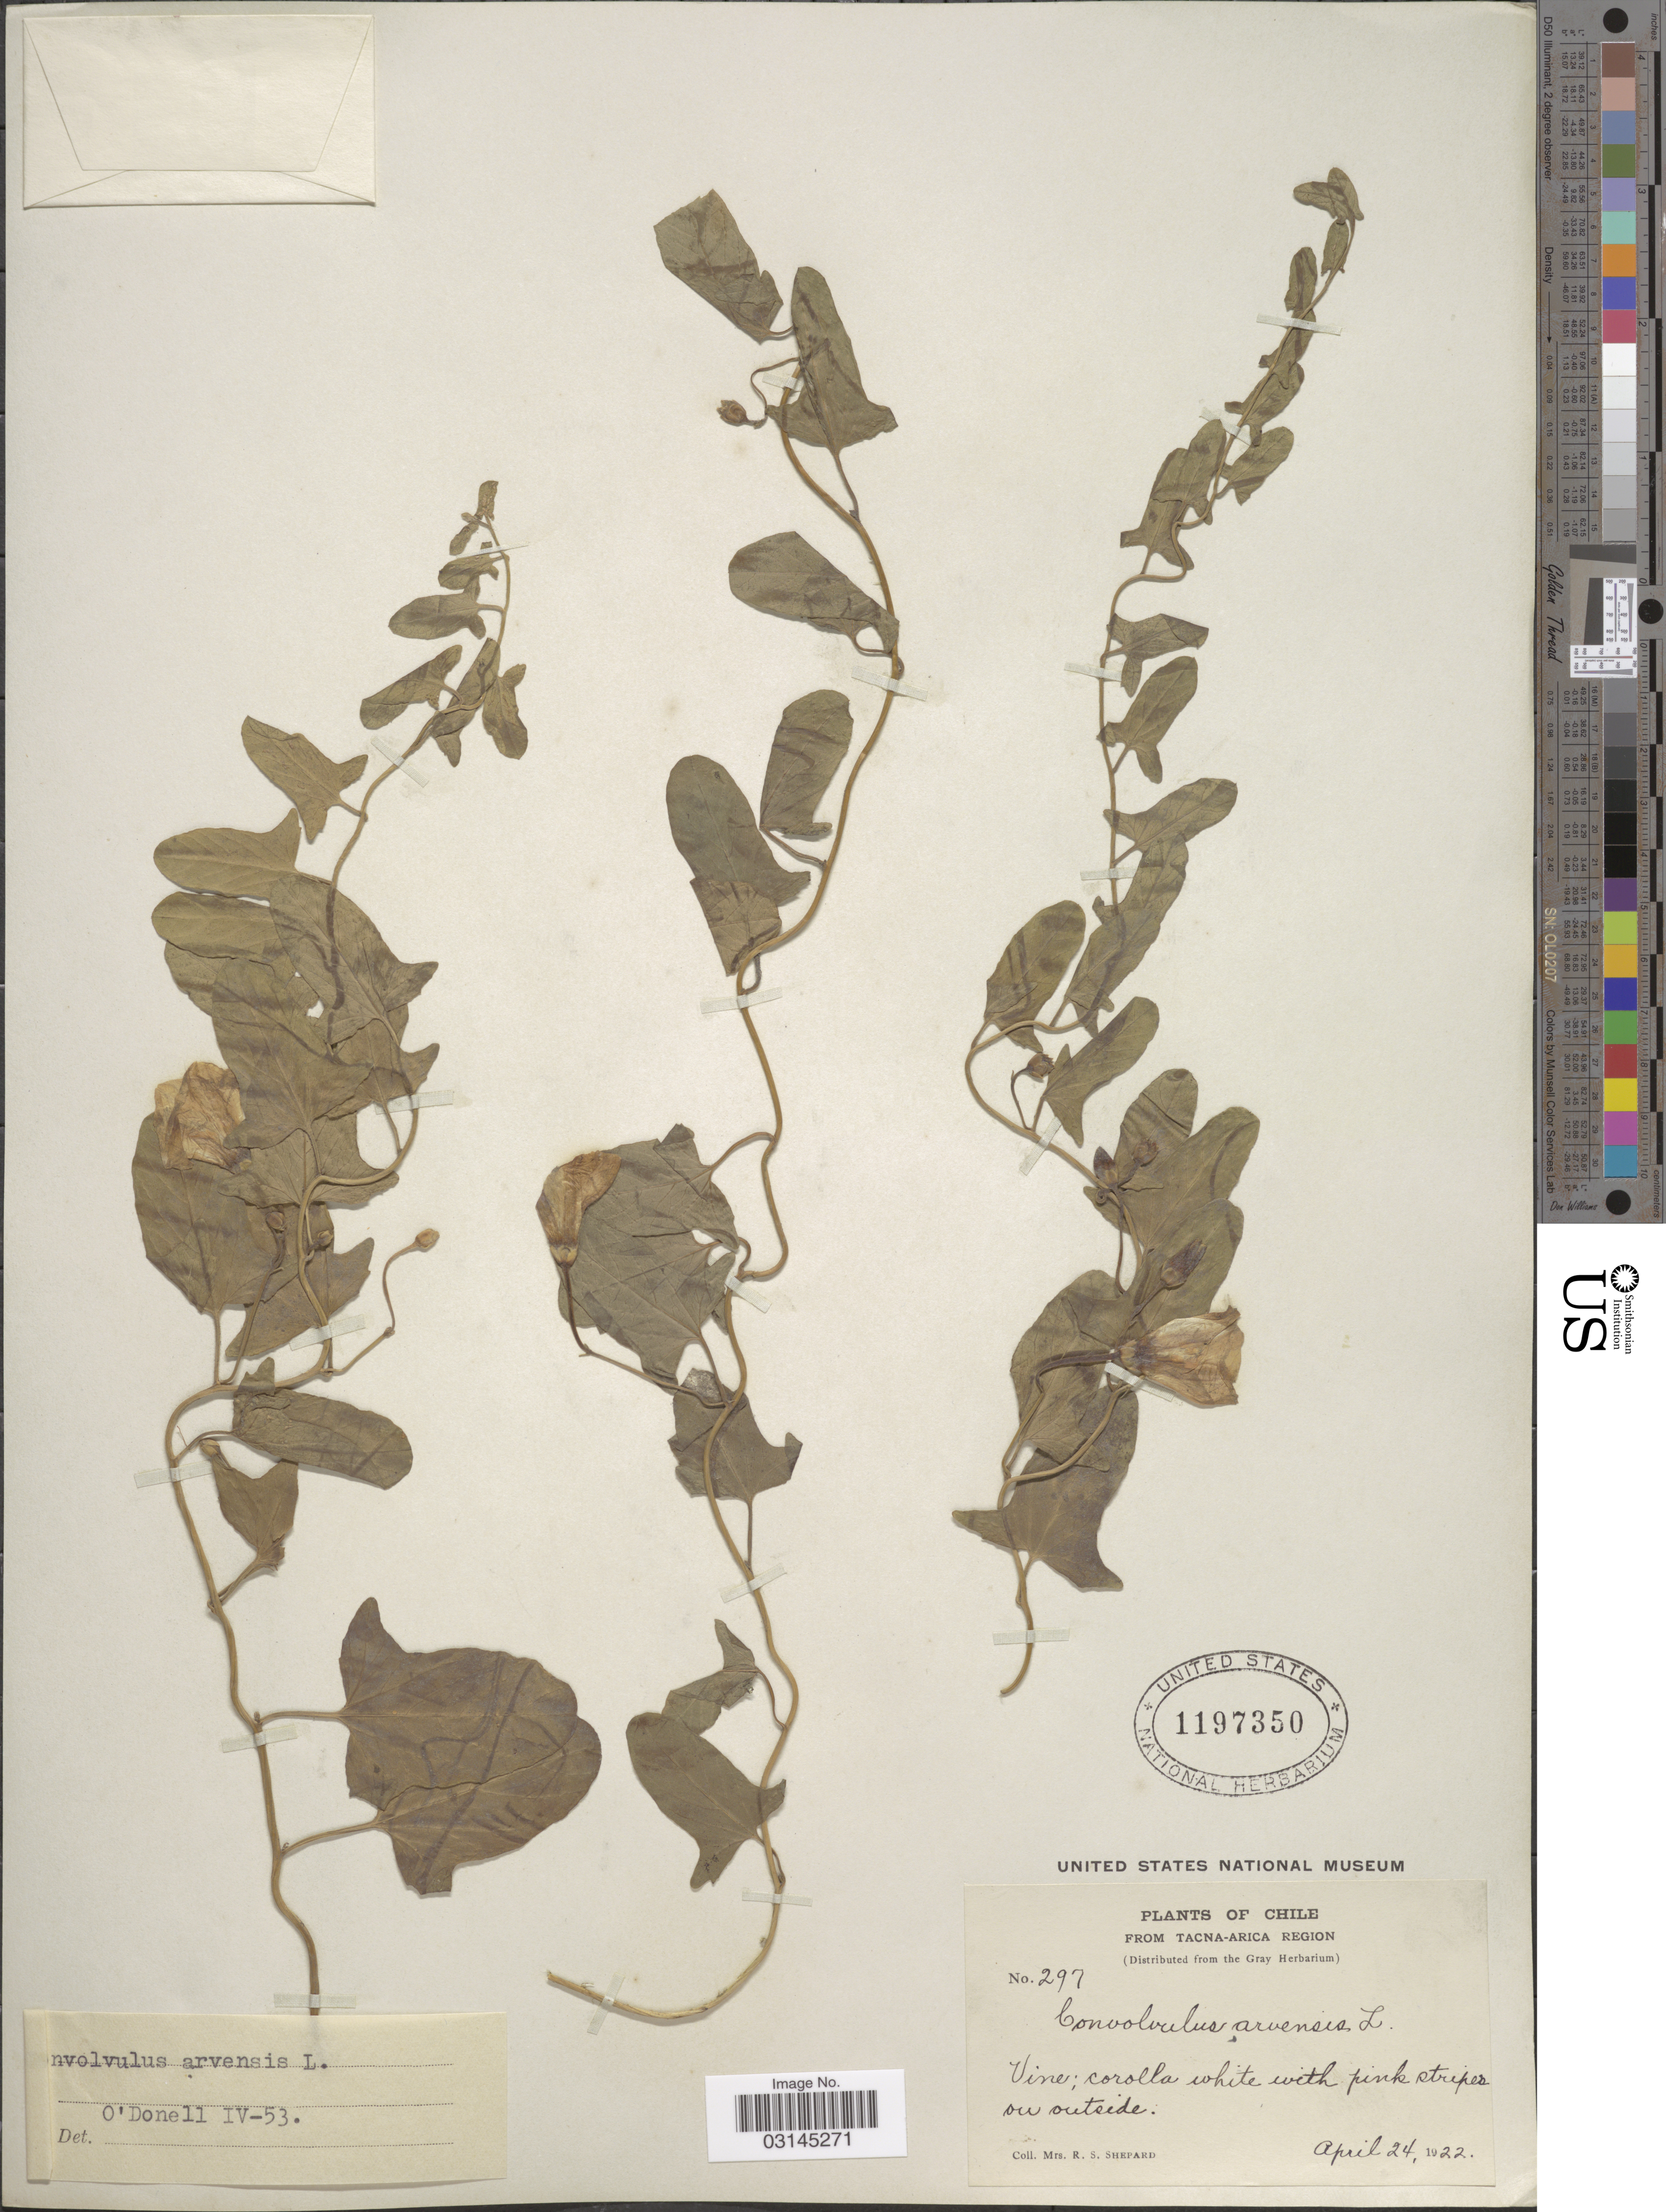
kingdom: Plantae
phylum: Tracheophyta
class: Magnoliopsida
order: Solanales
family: Convolvulaceae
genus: Convolvulus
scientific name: Convolvulus arvensis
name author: L.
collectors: R. Shepard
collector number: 297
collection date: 1922-04-24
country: Chile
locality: Tacna-Arica Region.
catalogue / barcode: US 1197350